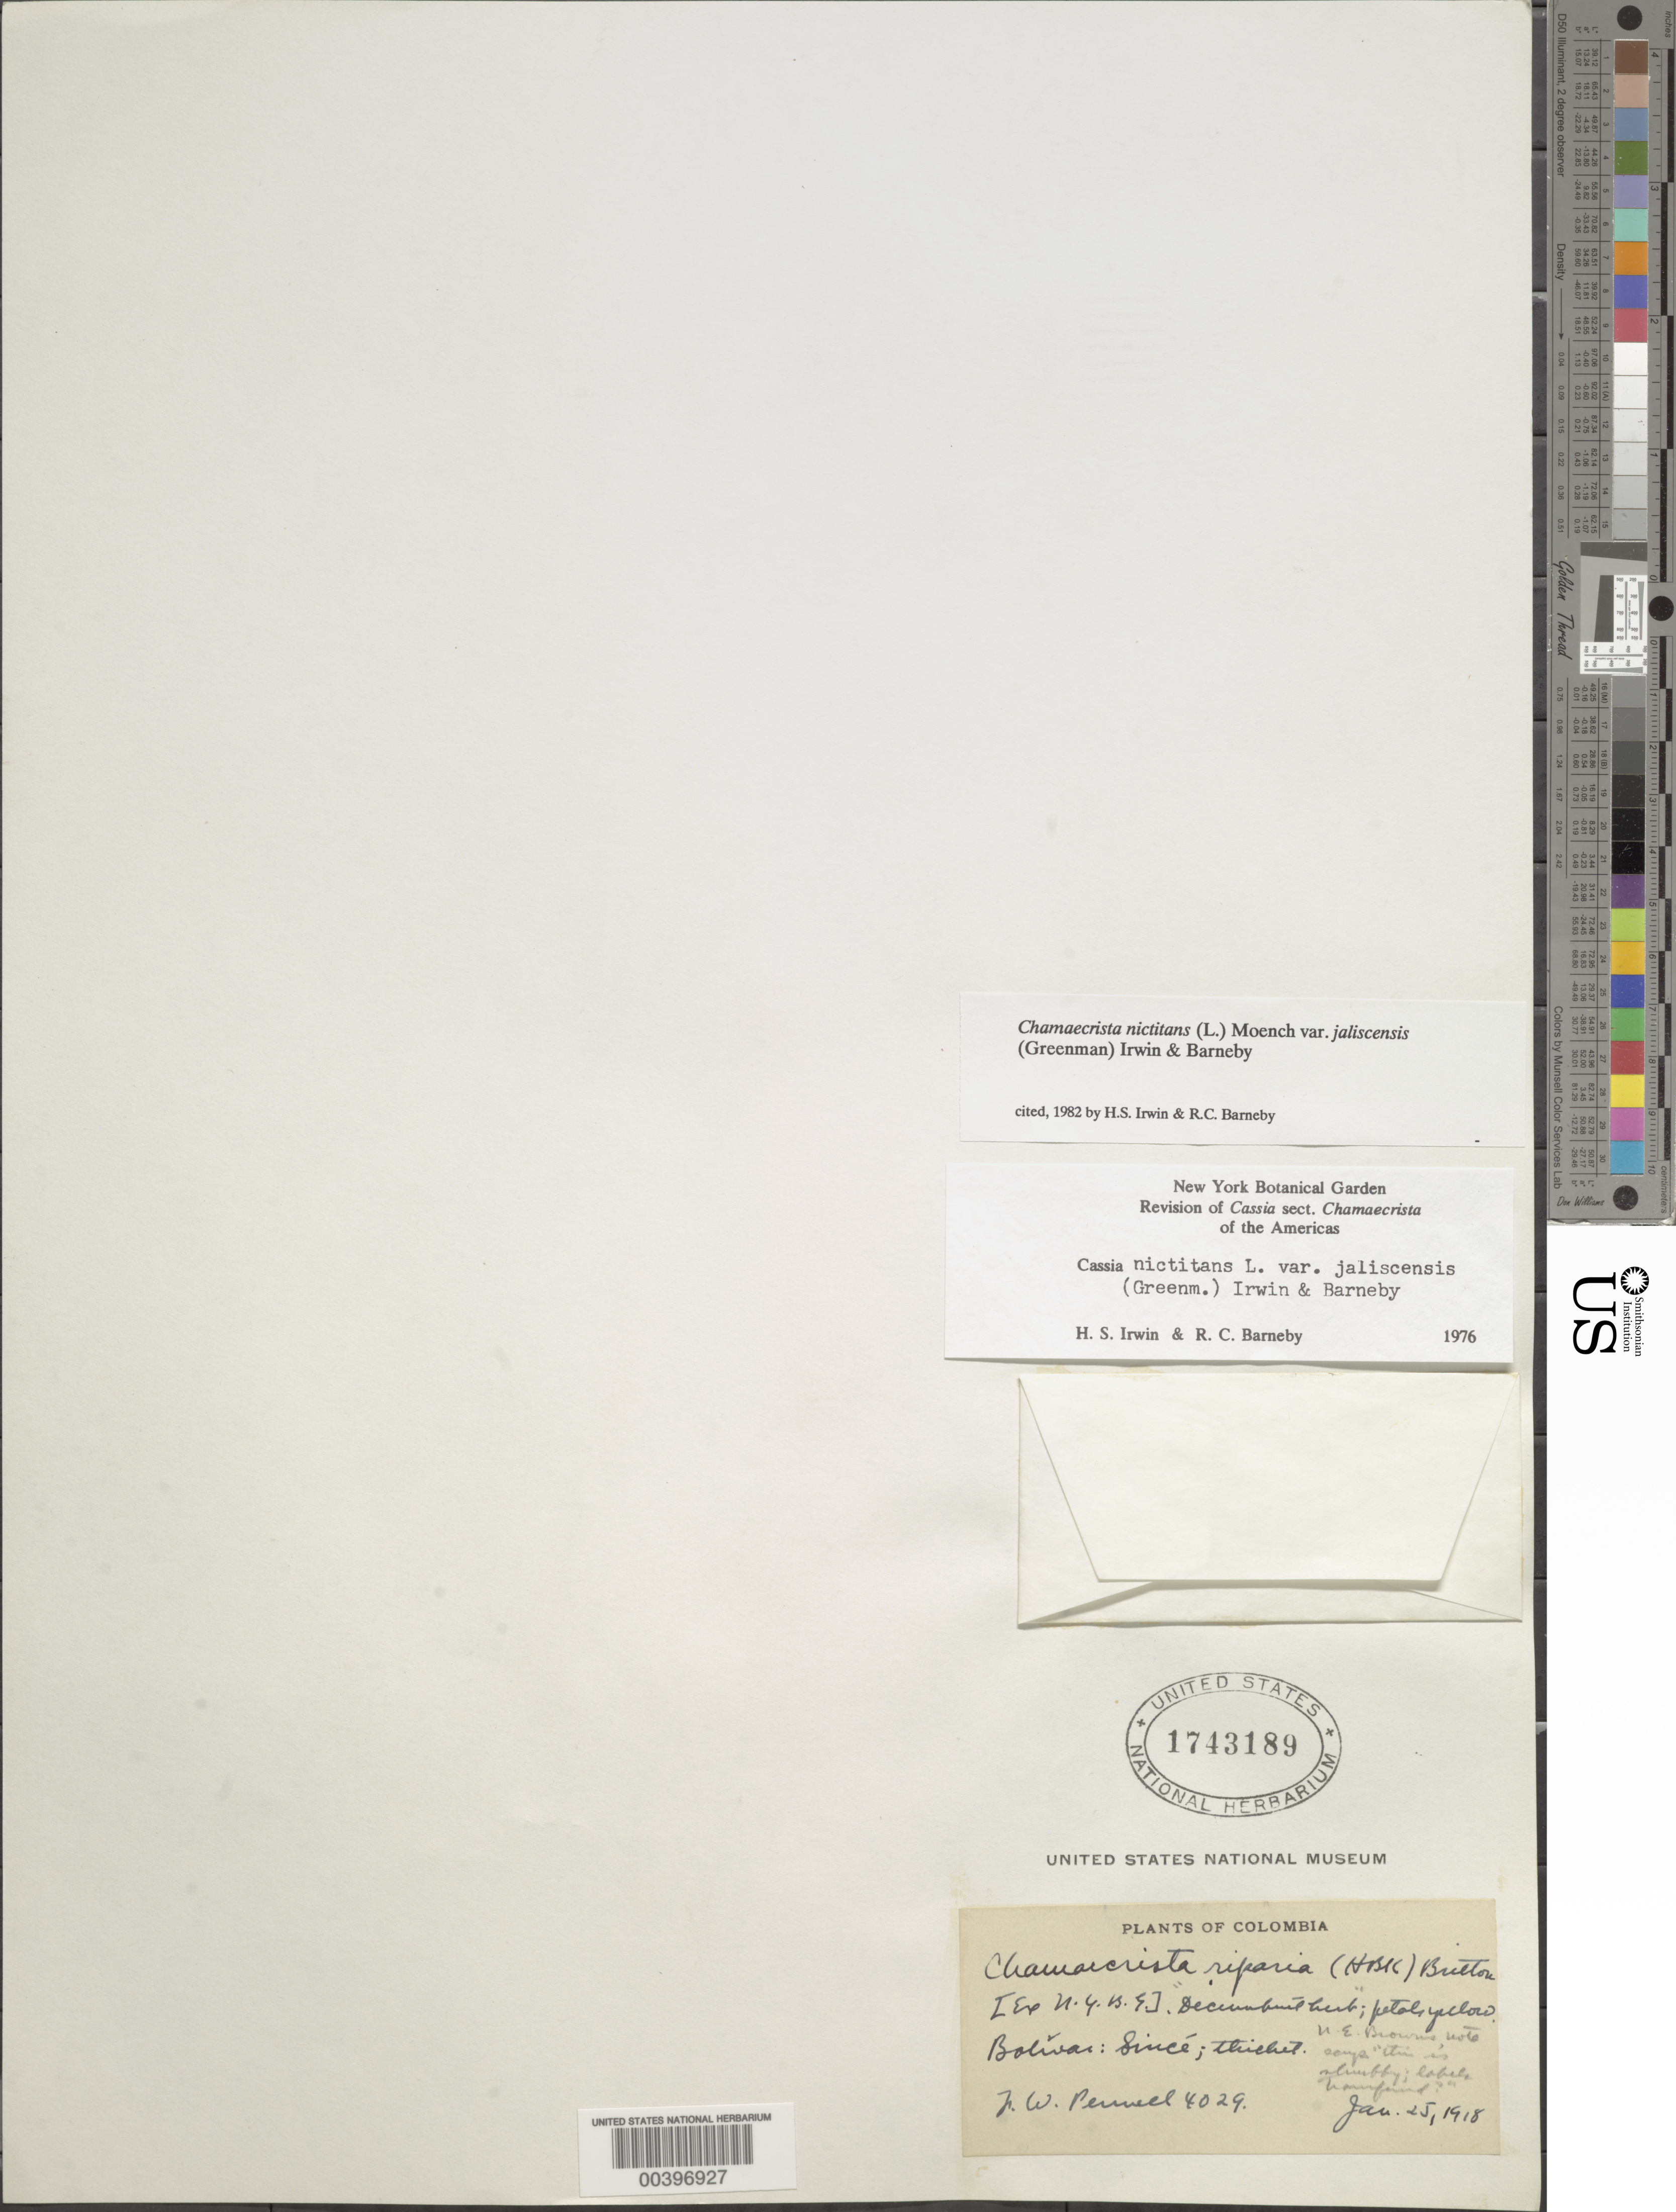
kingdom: Plantae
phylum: Tracheophyta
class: Magnoliopsida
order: Fabales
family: Fabaceae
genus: Chamaecrista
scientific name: Chamaecrista nictitans var. jaliscensis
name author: (Greenm.) H.S. Irwin & Barneby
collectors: F. W. Pennell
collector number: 4029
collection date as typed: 25 Jan 1918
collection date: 1918-01-25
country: Colombia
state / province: Bolívar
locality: Since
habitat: Thicket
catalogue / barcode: US 1743189